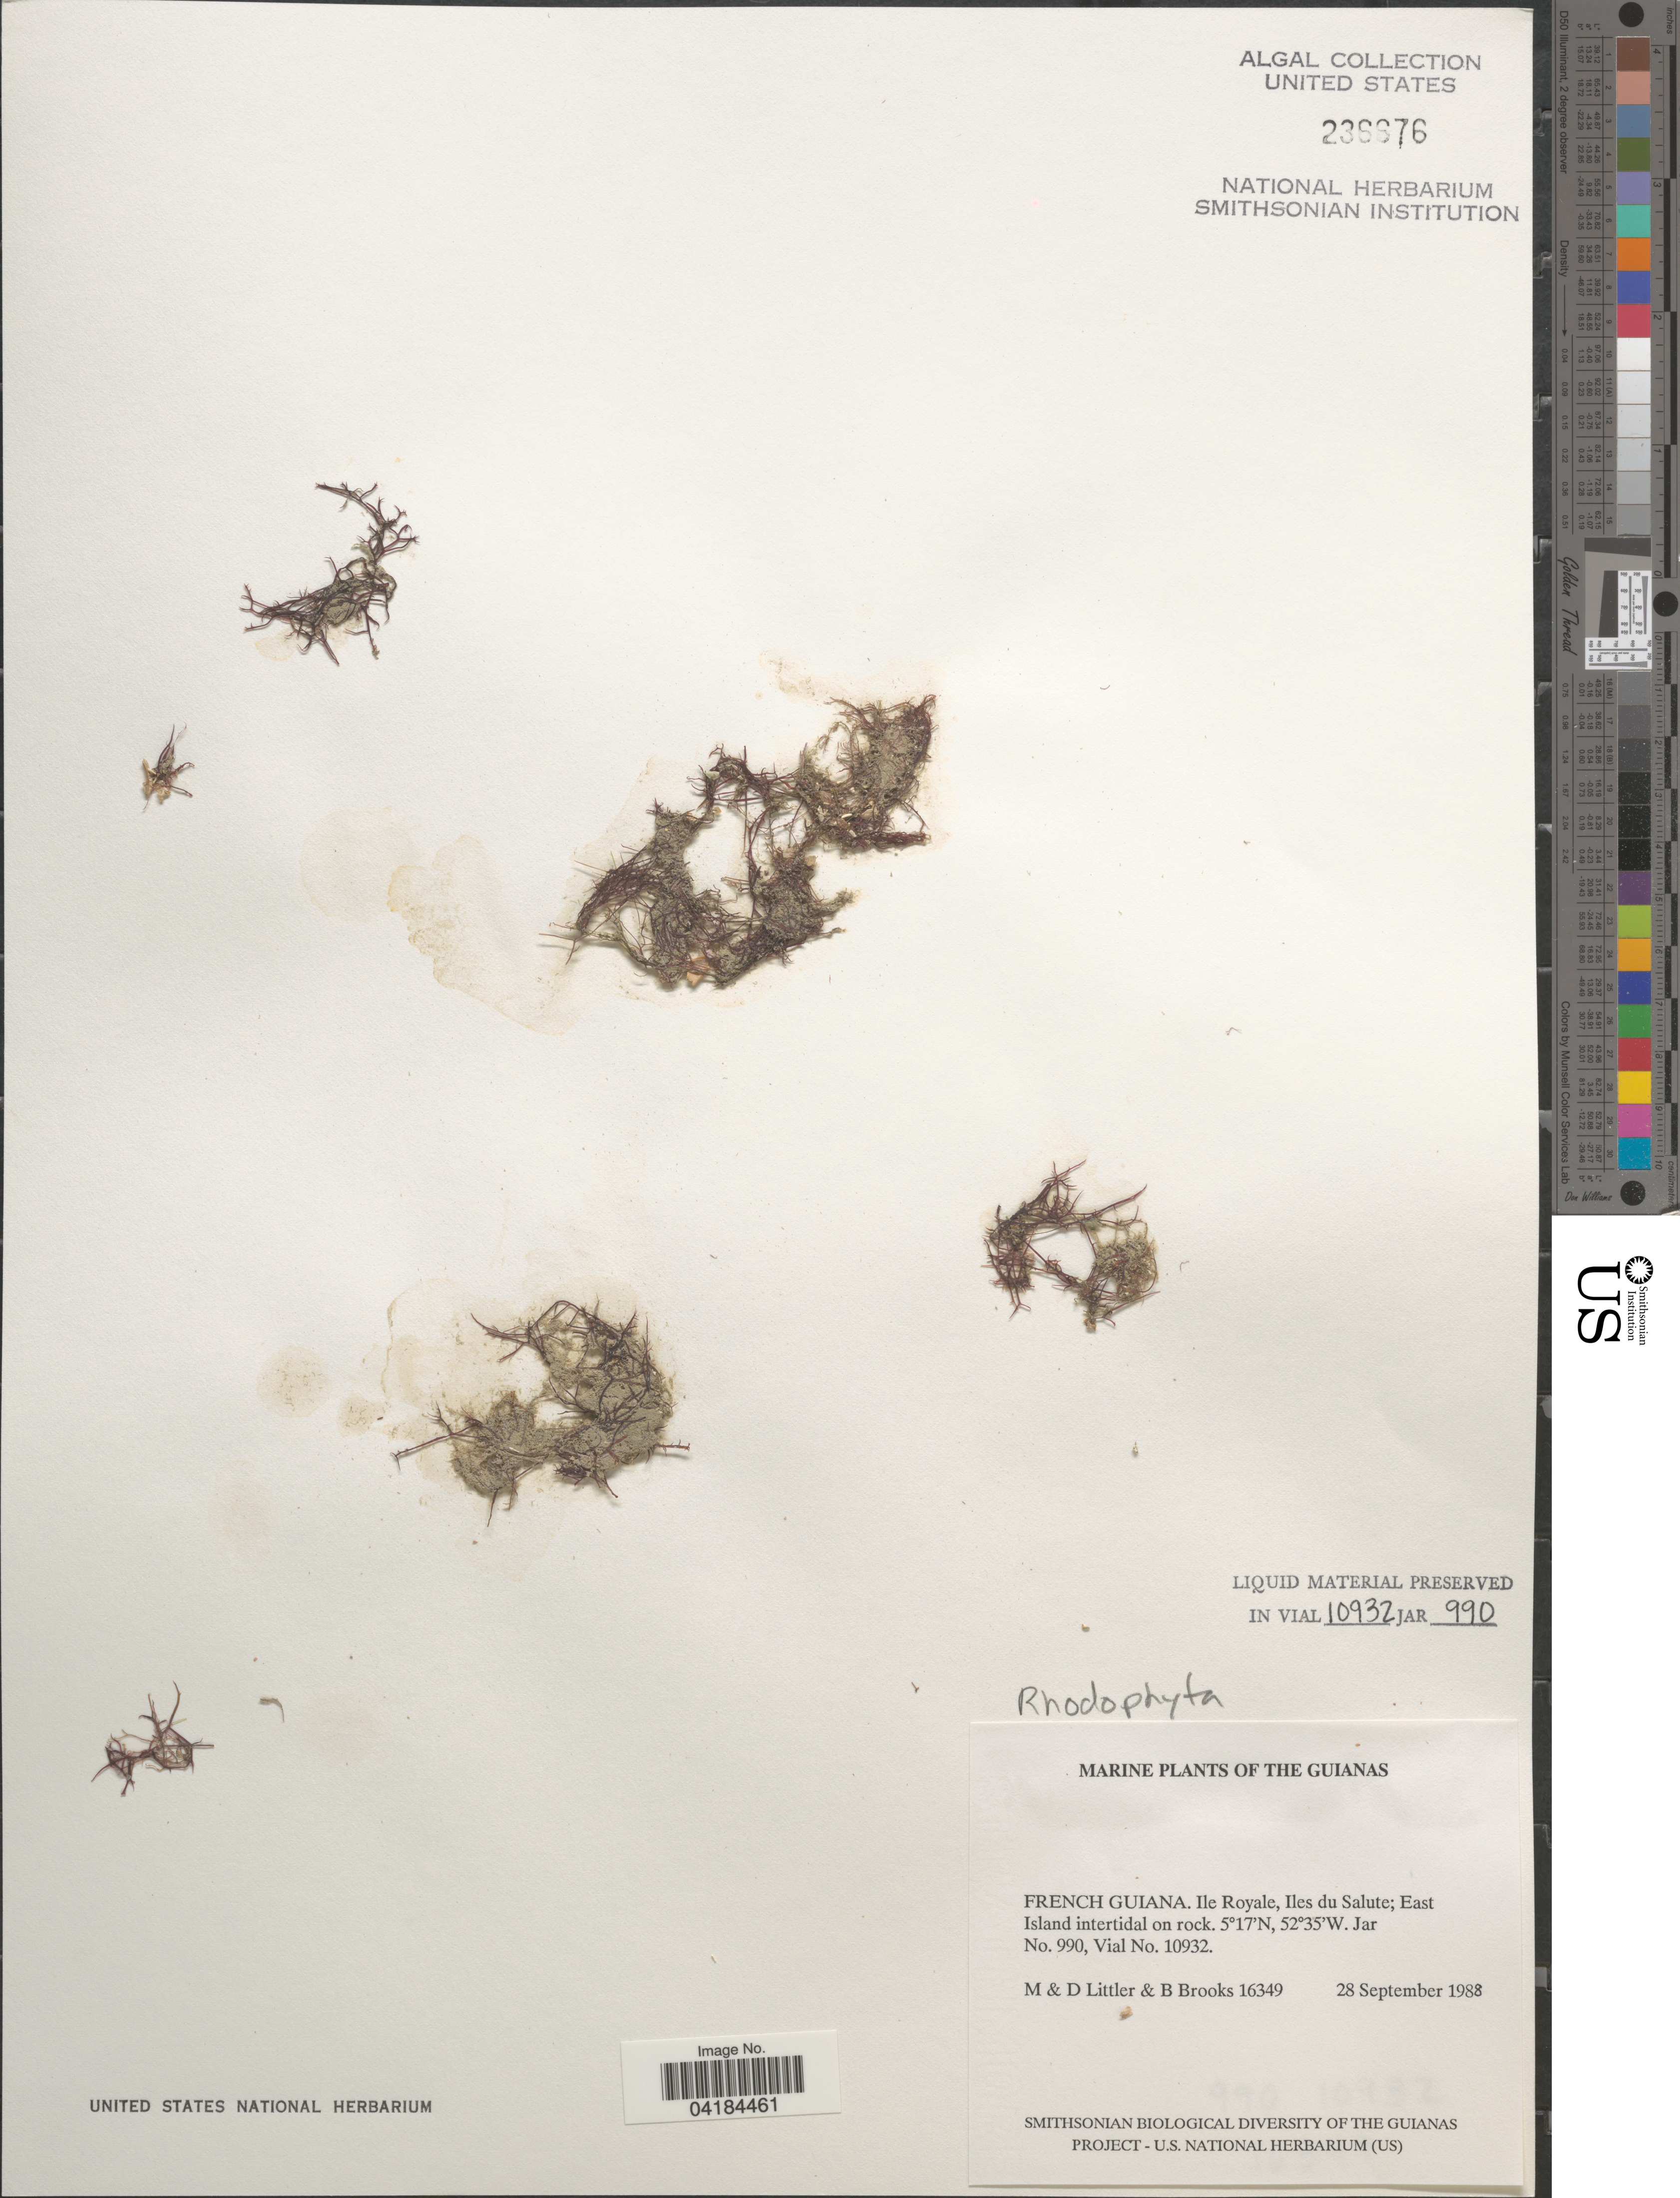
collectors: M. Littler, D. S. Littler & B. Brooks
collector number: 16349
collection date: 1988-09-28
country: French Guiana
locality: The Guianas. Ile Royale, Iles du Salute; East Island intertidal on rock.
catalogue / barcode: US 236676